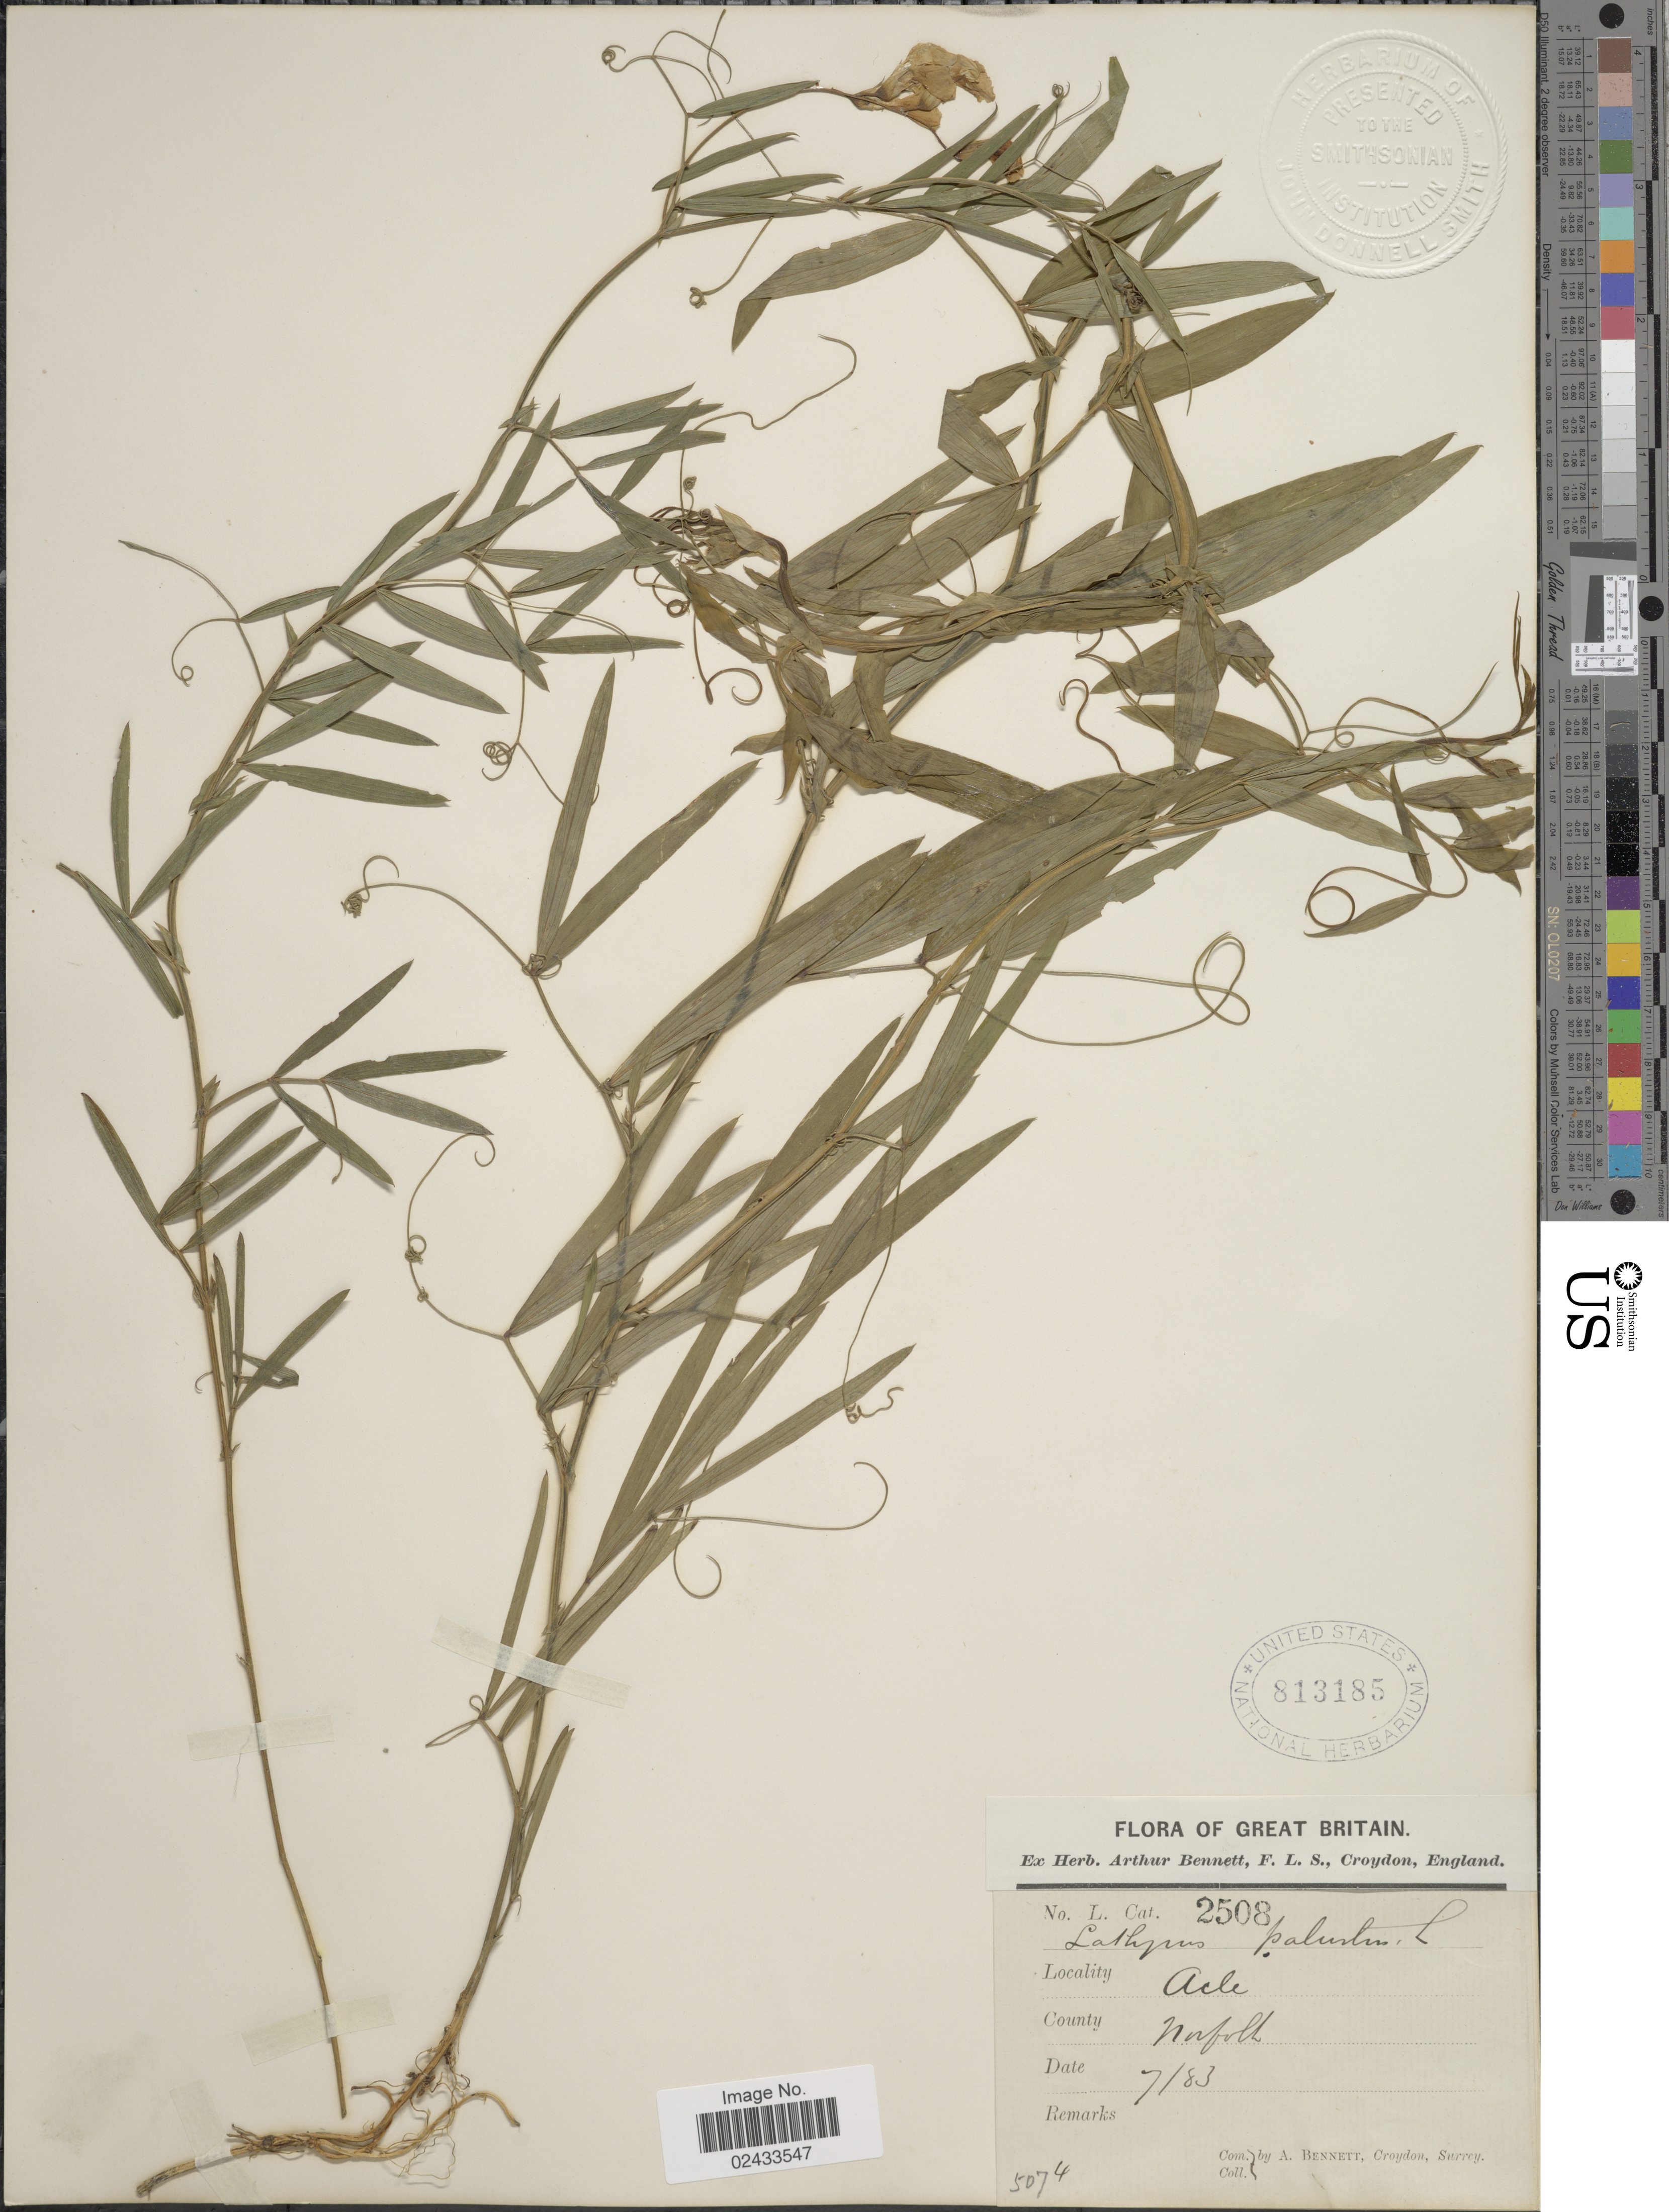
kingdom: Plantae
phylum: Tracheophyta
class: Magnoliopsida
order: Fabales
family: Fabaceae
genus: Lathyrus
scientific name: Lathyrus palustris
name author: L.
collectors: A. Bennett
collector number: L. Cat. 2508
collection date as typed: Transcribed d/m/y: /7/83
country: United Kingdom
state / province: England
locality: Great Britain, Acle, Norfolk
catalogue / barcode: US 813185